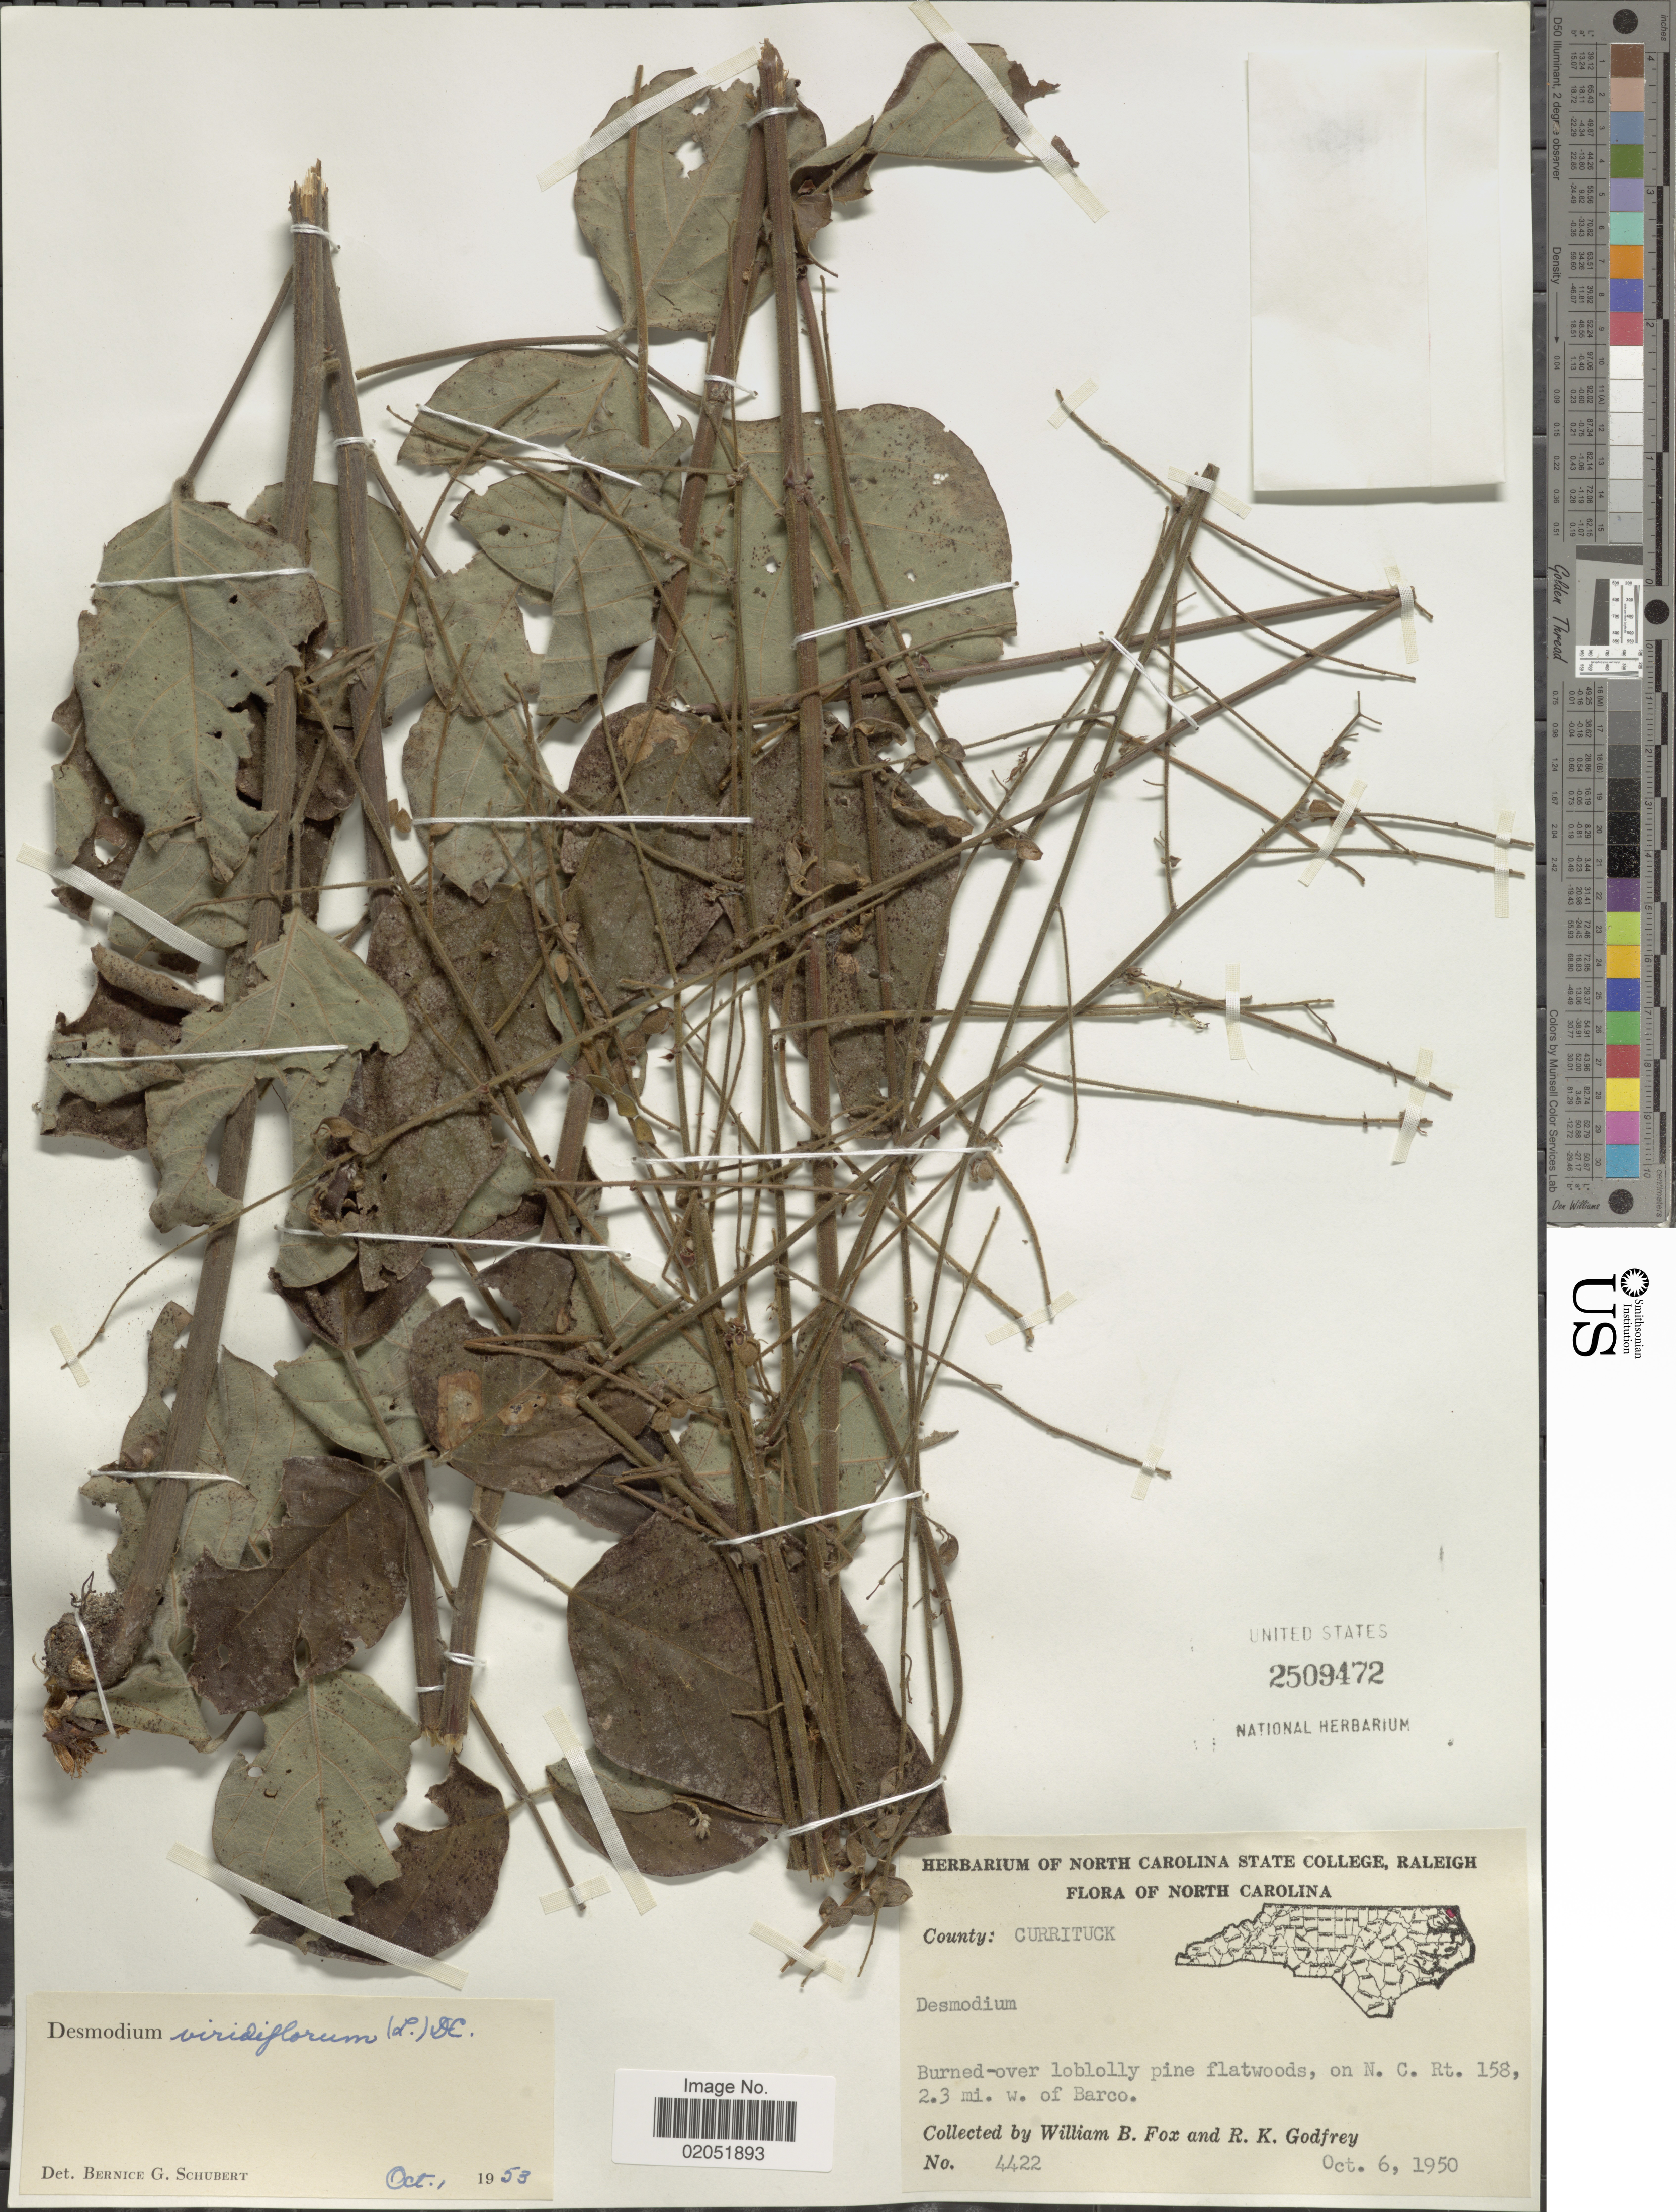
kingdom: Plantae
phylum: Tracheophyta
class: Magnoliopsida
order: Fabales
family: Fabaceae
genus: Desmodium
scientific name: Desmodium viridiflorum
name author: (L.) DC.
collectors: W. B. Fox & R. K. Godfrey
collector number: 4422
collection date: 1950-10-06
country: United States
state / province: North Carolina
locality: North Carolina, County: Currituck, Burned-over loblolly pine flatwoods, on N.C. Rt. 158, 2.3 mi. w. of Barco.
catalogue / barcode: US 2509472